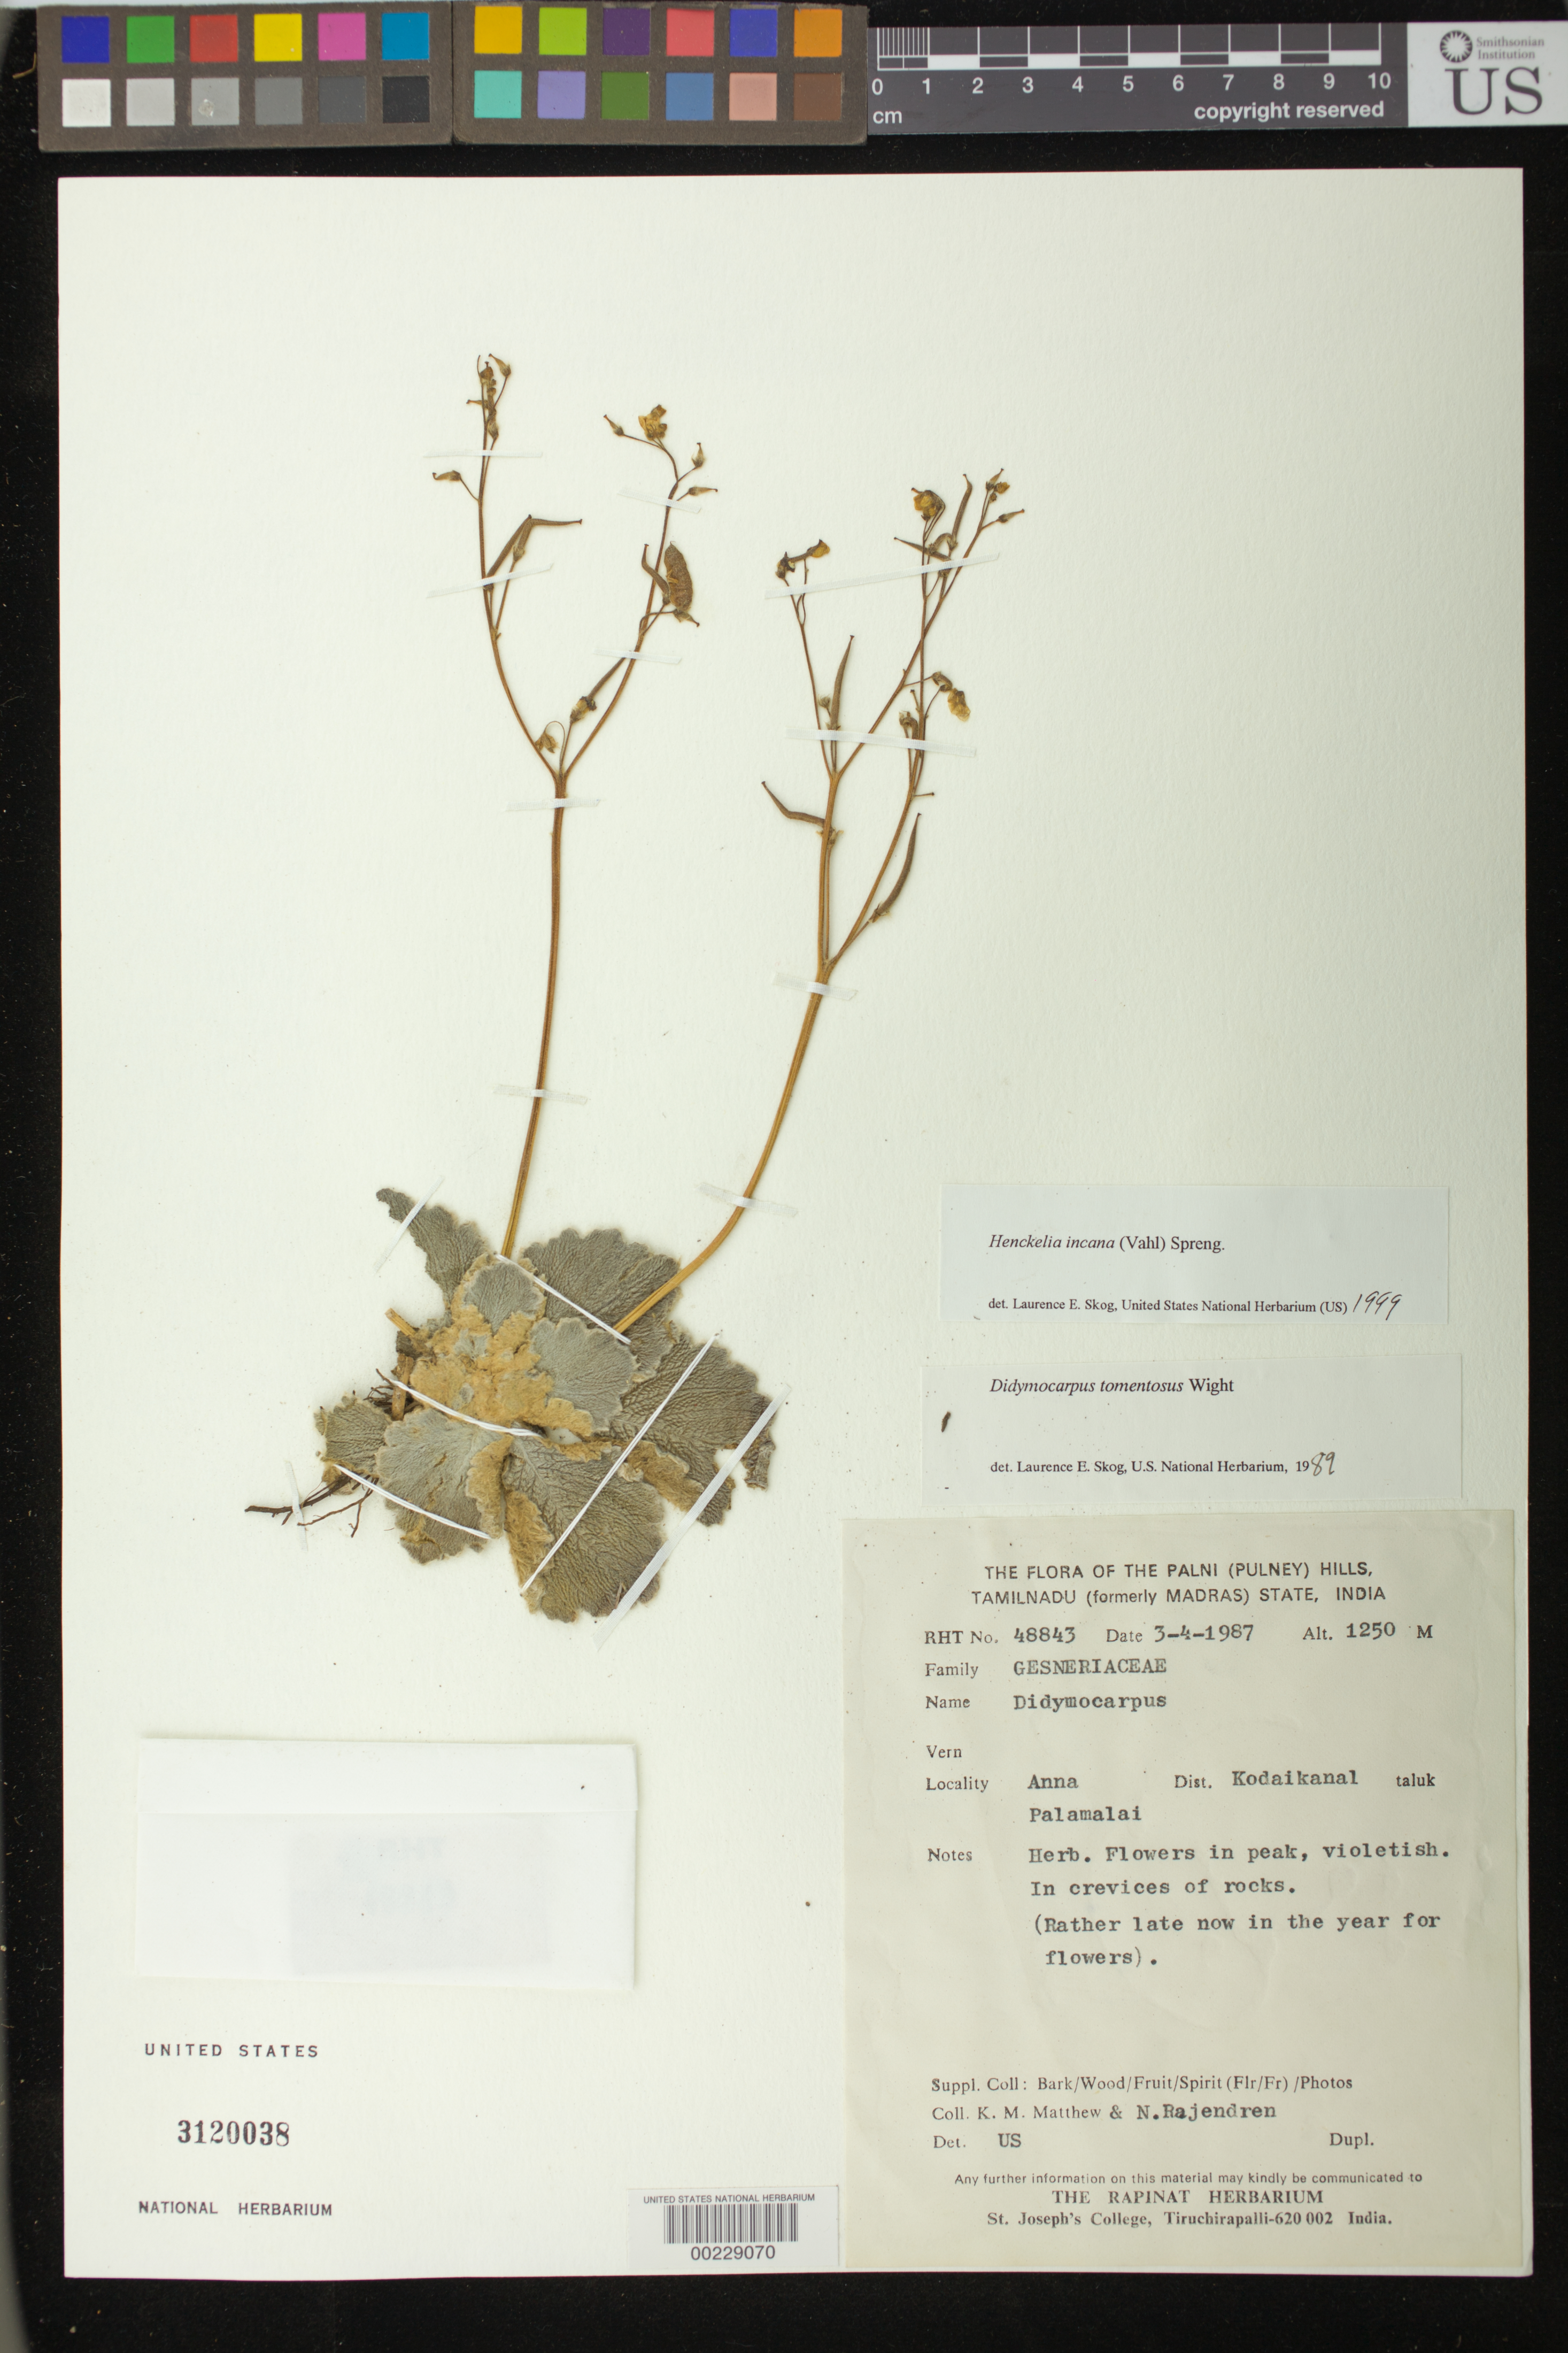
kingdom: Plantae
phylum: Tracheophyta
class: Magnoliopsida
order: Lamiales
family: Gesneriaceae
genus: Henckelia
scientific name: Henckelia incana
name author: (Vahl) Spreng.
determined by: Skog, Laurence E.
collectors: K. M. Matthew & N. Rajendren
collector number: RHT 48843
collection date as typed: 03 Apr 1987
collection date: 1987-04-03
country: India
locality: Palni (pulney) hills, tamilnadu (formerly madras) state, dist kodaikanal taluk, anna, palamalai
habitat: In crevices of rocks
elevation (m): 1250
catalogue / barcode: US 3120038